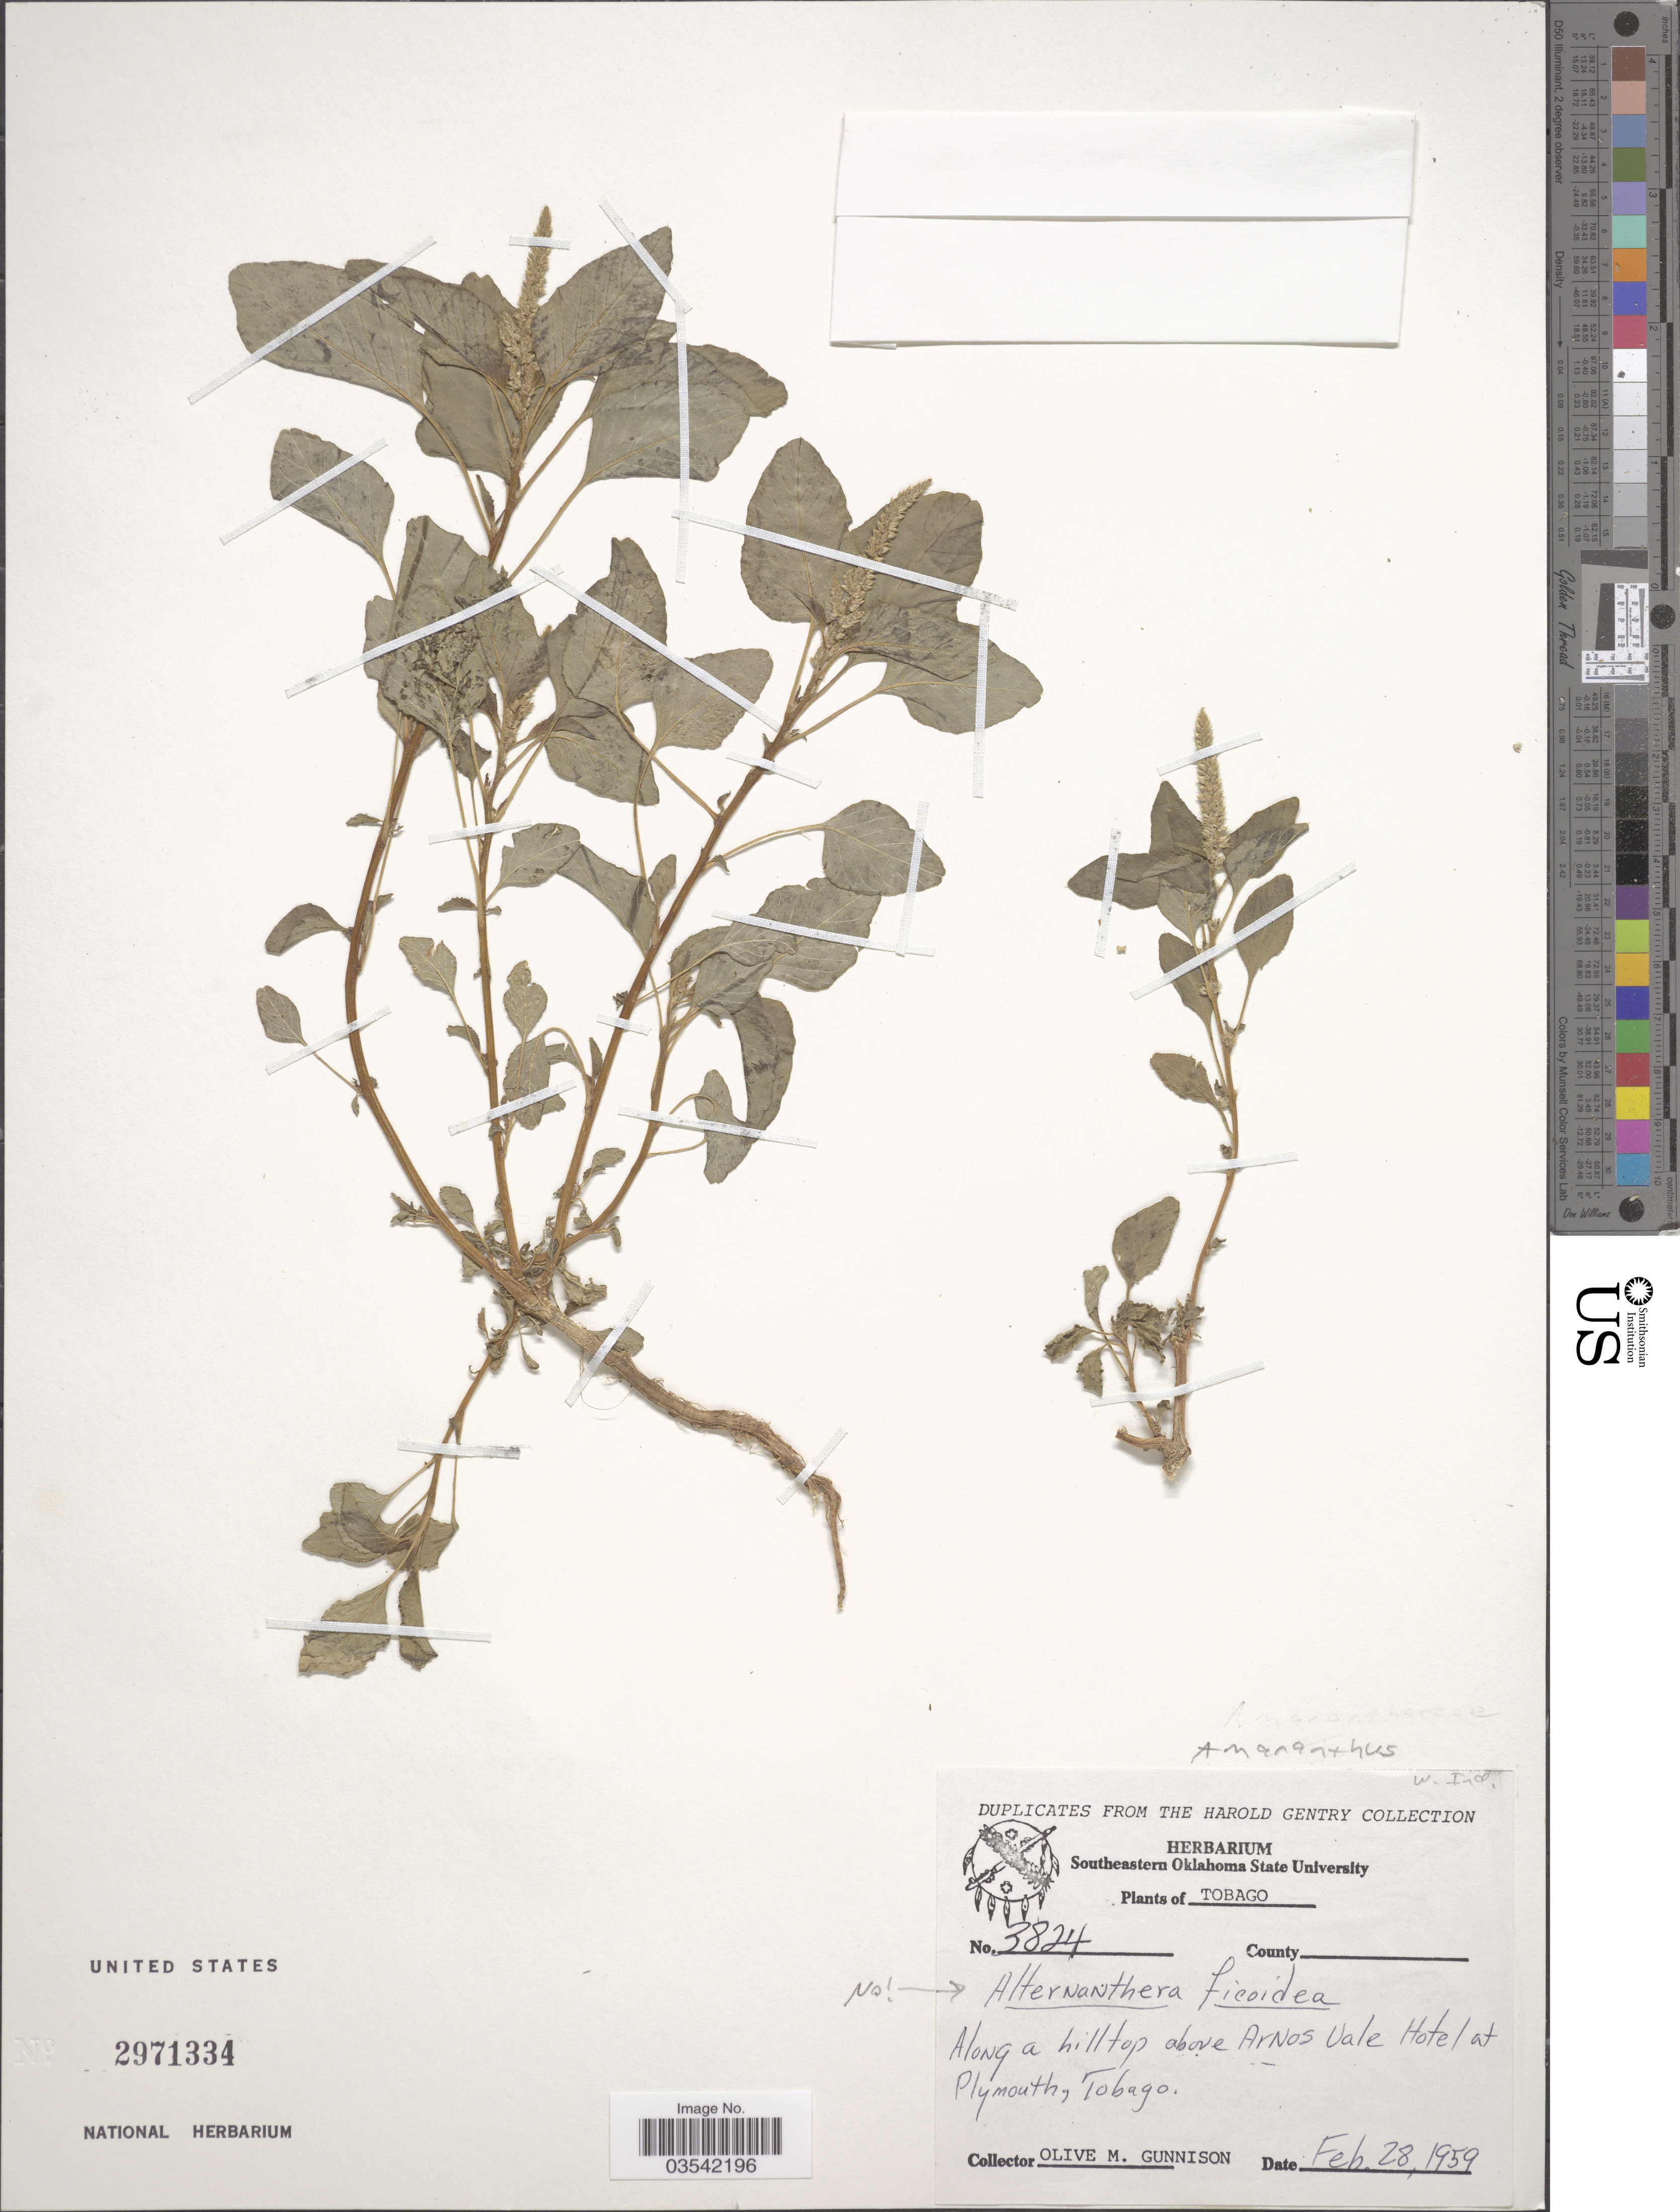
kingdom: Plantae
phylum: Tracheophyta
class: Magnoliopsida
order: Caryophyllales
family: Amaranthaceae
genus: Amaranthus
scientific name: Amaranthus sp.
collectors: Gunnison, O. M.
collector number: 3824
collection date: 1959-02-28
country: Trinidad and Tobago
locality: Tobago. Along a hilltop above Arnos Vale Hotel at Plymouth.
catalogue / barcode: US 2971334